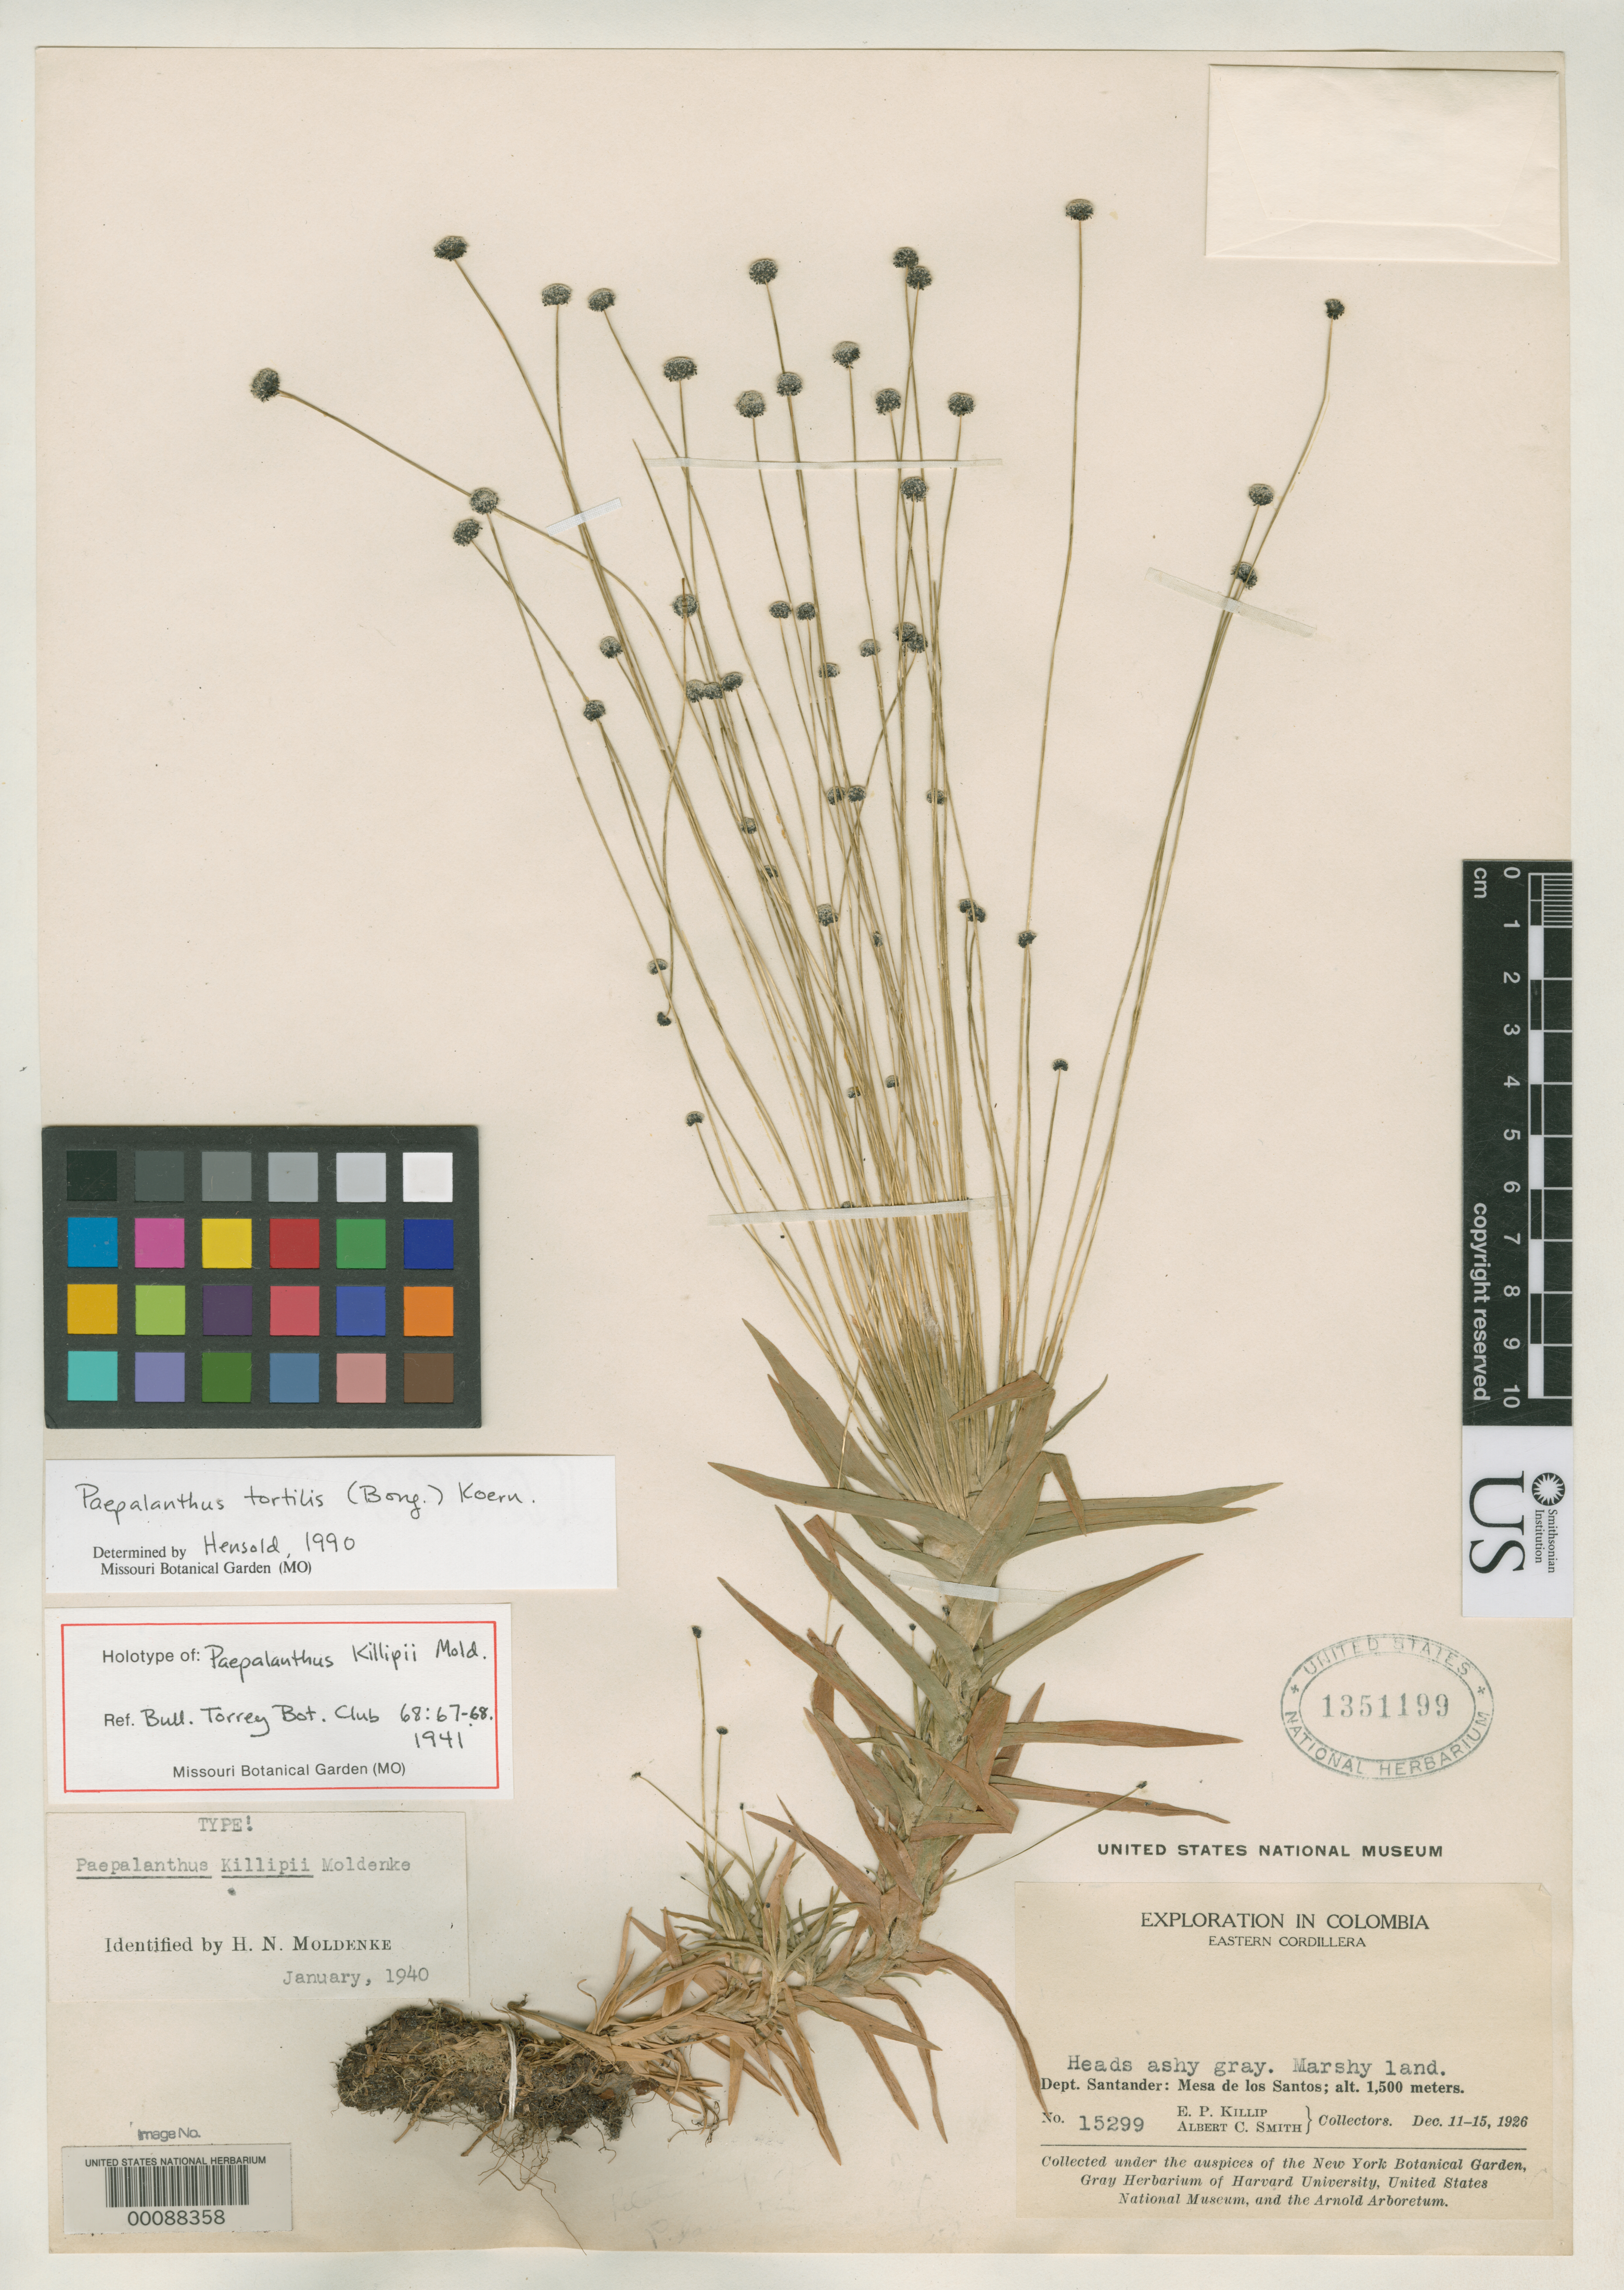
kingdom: Plantae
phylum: Tracheophyta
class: Liliopsida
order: Poales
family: Eriocaulaceae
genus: Paepalanthus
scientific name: Paepalanthus killipii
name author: Moldenke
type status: Holotype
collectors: E. P. Killip & A. C. Smith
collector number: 15299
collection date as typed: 11 Dec 1926 to 15 Dec 1926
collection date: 1926-12-11/1926-12-15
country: Colombia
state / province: Santander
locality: Mesa de Los Santos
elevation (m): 1500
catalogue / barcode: US 1351199